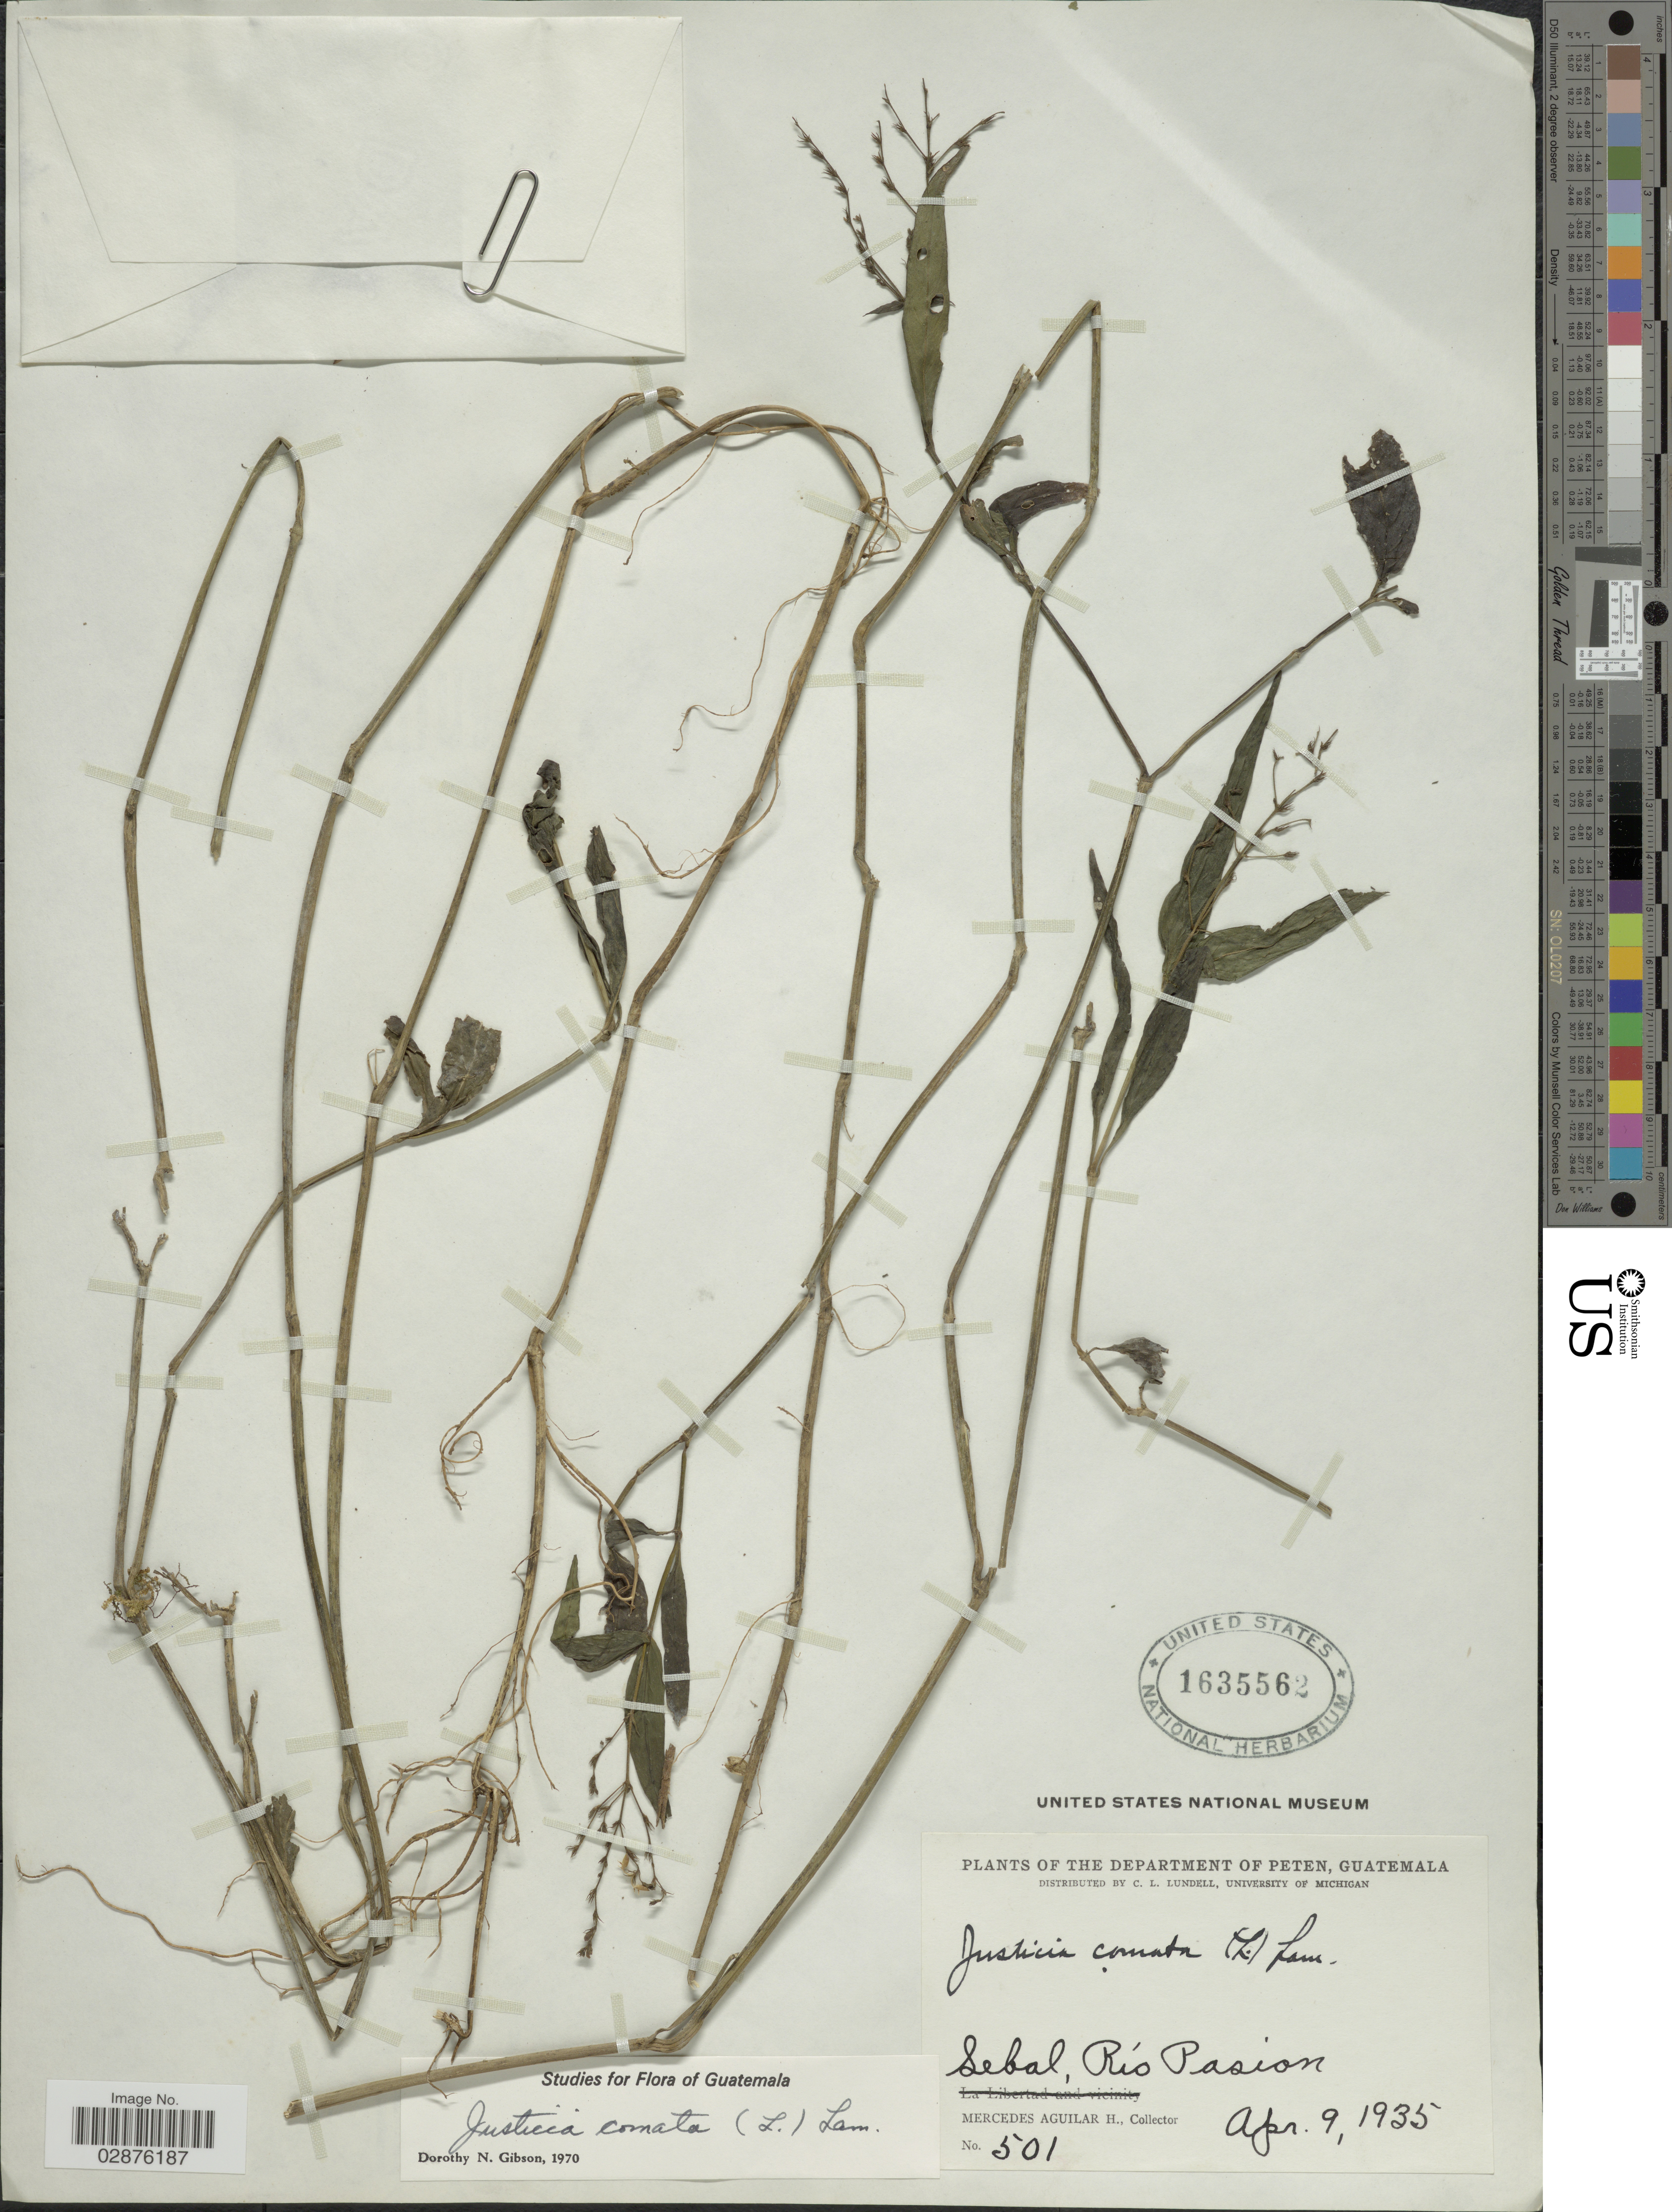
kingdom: Plantae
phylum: Tracheophyta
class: Magnoliopsida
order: Lamiales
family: Acanthaceae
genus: Justicia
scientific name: Justicia comata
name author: (L.) Lam.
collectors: M. Aguilar H.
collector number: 501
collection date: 1935-04-09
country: Guatemala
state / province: El Petén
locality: Department of Peten, Sebal, Río Pasion.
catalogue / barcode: US 1635562